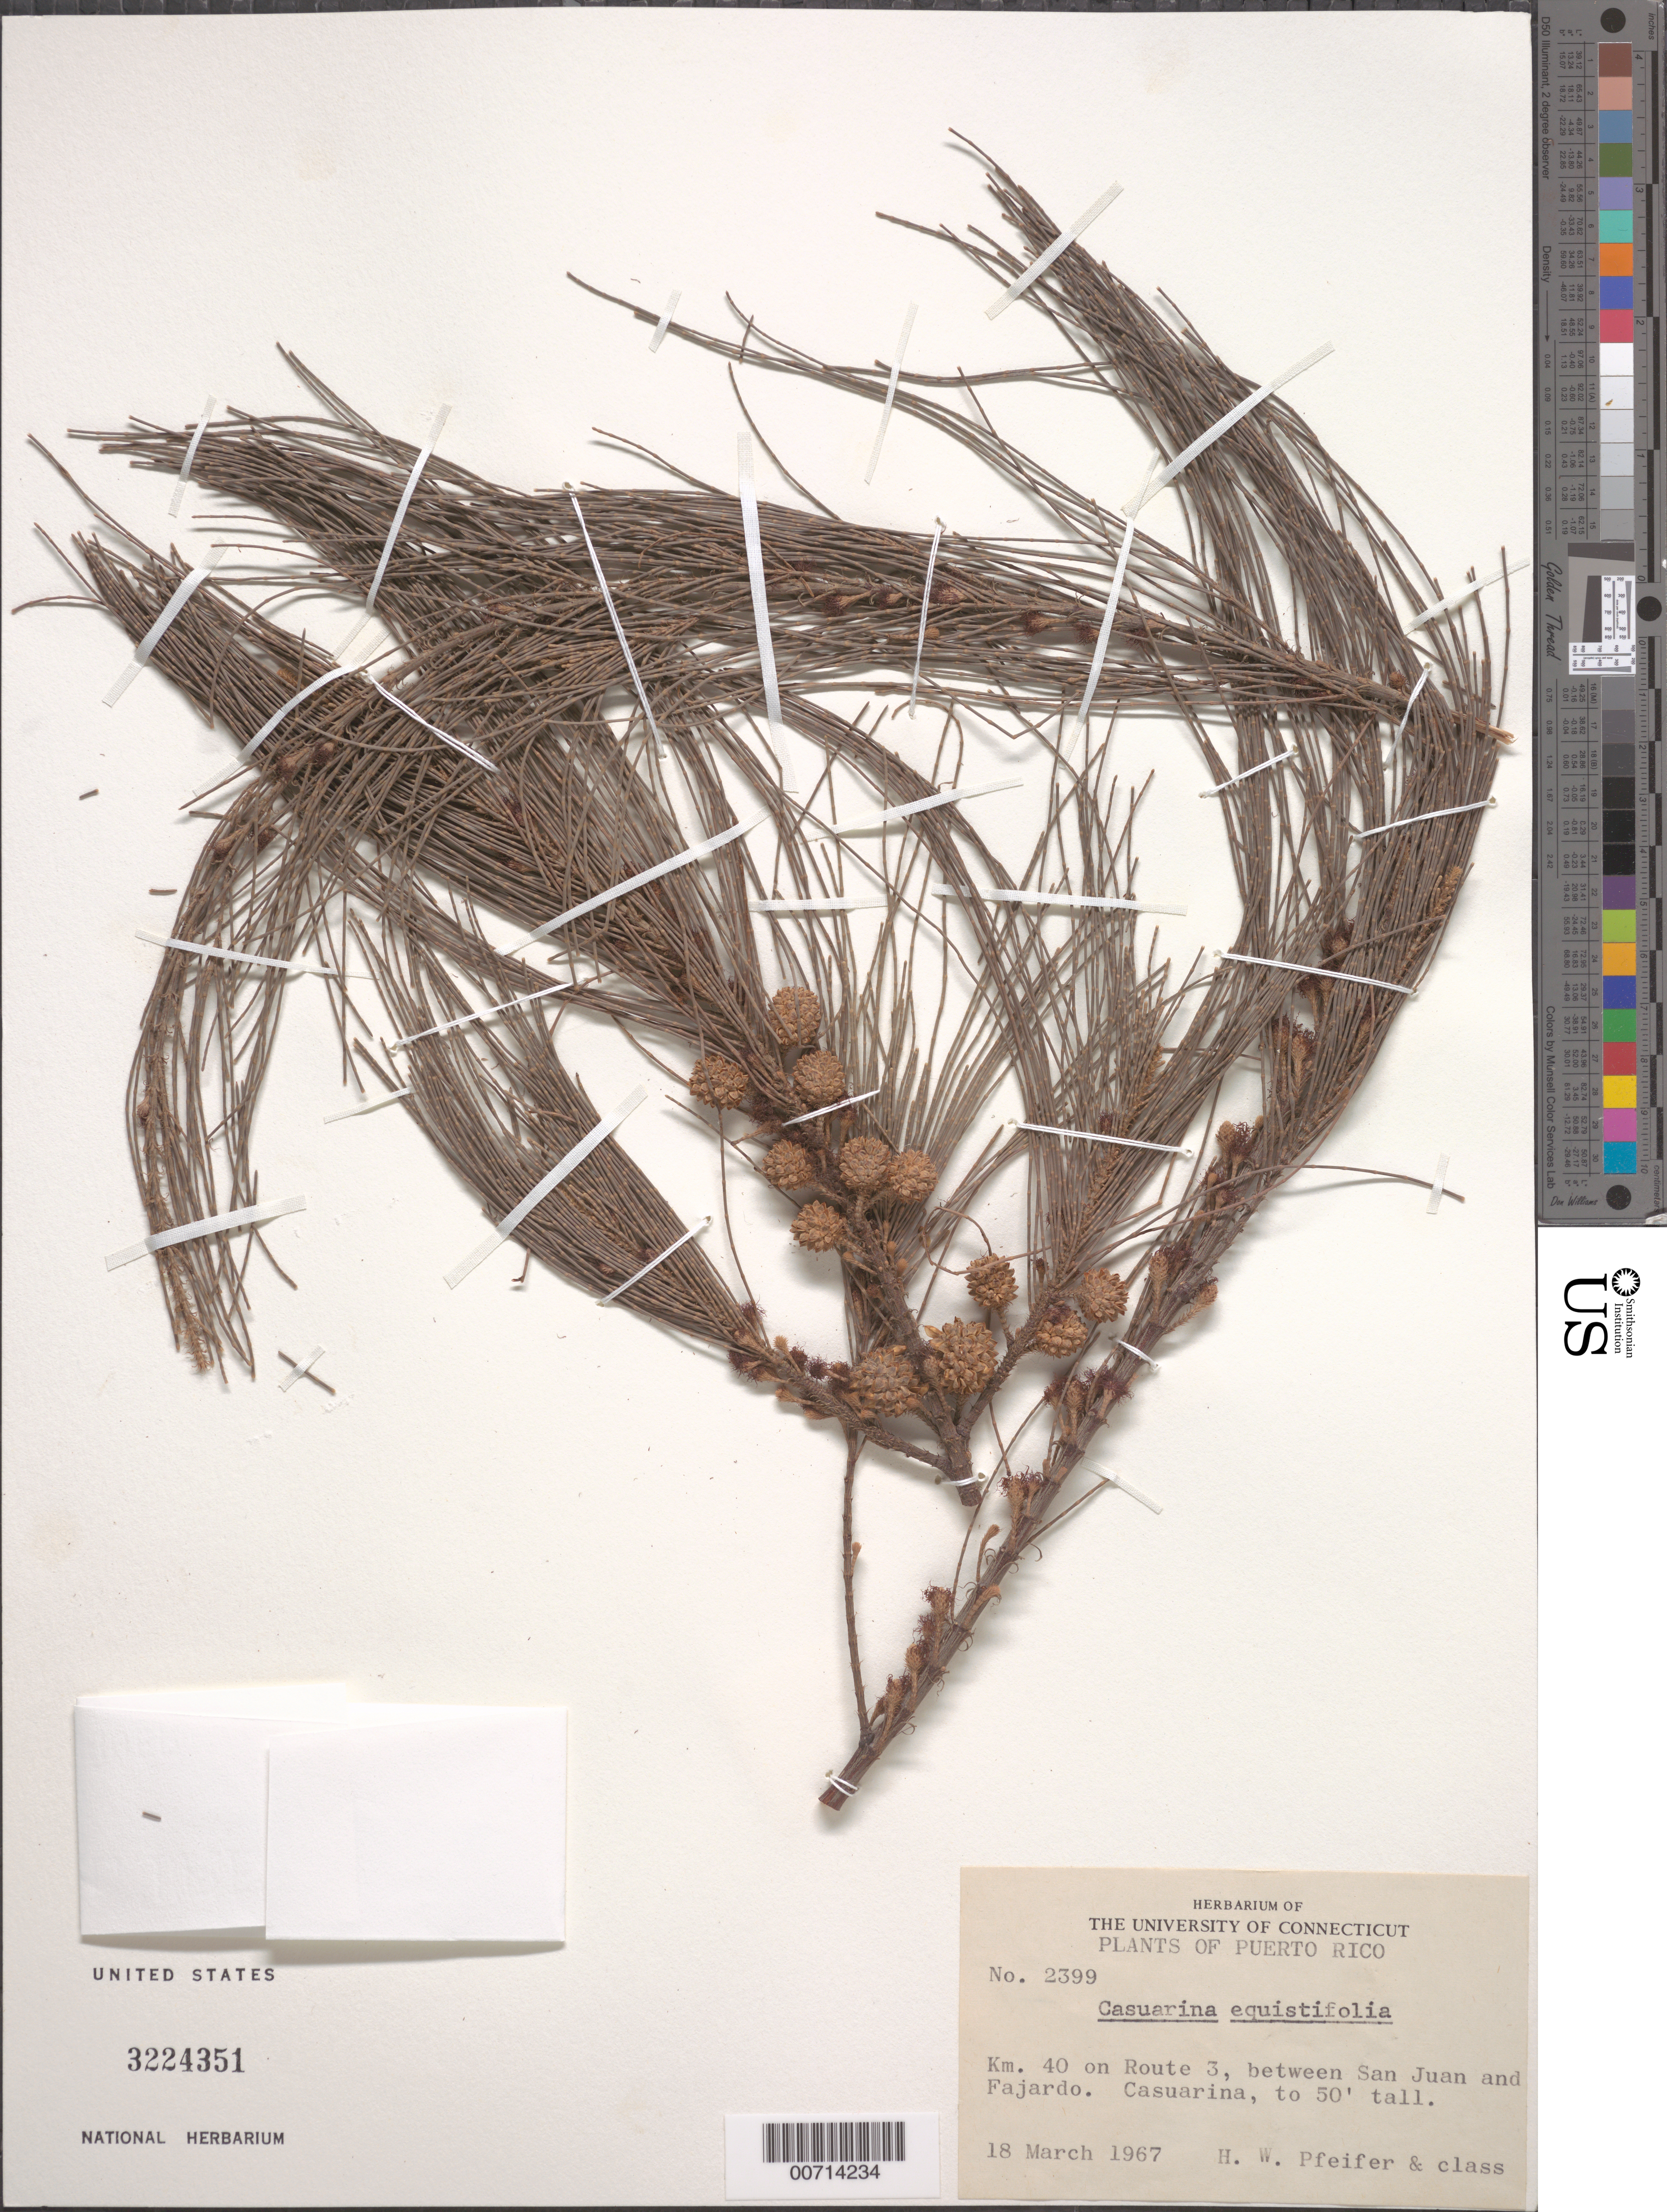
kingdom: Plantae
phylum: Tracheophyta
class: Magnoliopsida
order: Fagales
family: Casuarinaceae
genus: Casuarina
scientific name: Casuarina equisetifolia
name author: L.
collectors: H. W. Pfeifer & Class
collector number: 2399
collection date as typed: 18 Mar 1967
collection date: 1967-03-18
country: Puerto Rico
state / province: San Juan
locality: San Juan and Fajardo, btw, km 40 on rte 3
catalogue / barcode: US 3224351